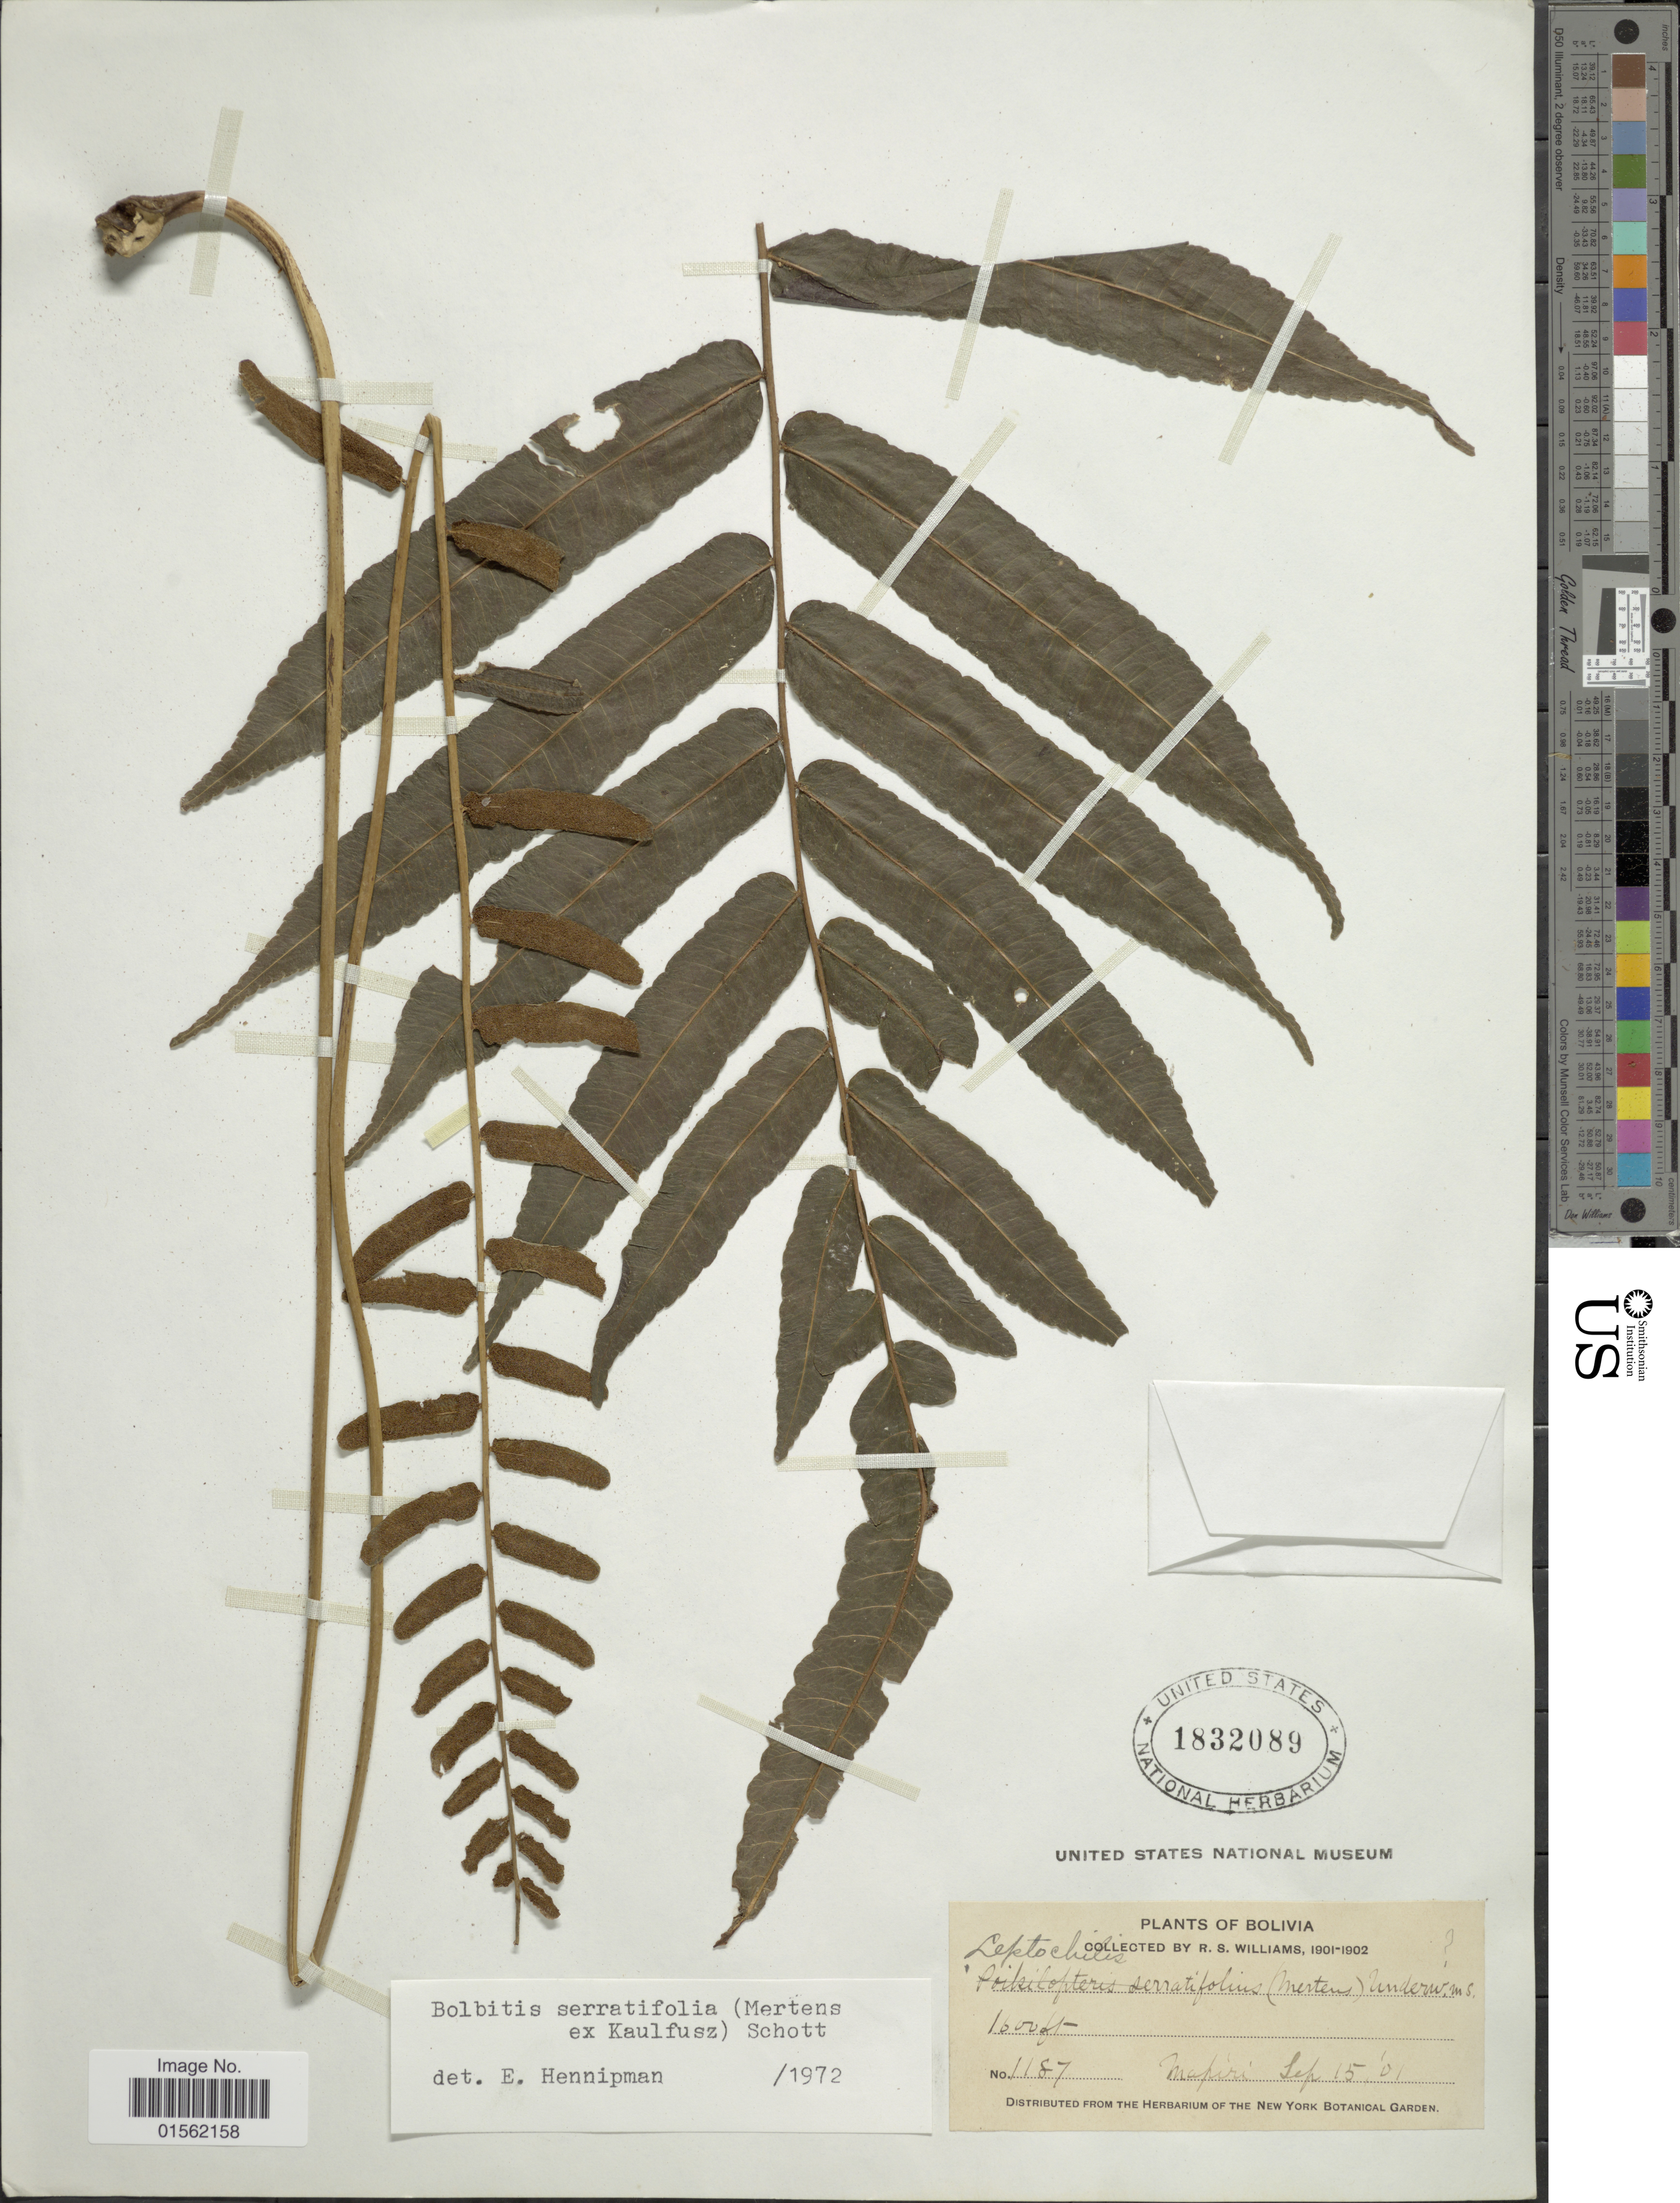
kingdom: Plantae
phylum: Tracheophyta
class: Polypodiopsida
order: Polypodiales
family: Dryopteridaceae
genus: Bolbitis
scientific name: Bolbitis serratifolia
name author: (Mert. ex Kaulf.) Schott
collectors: R. S. Williams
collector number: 1187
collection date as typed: Sep. 15, 1901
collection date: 1901-09-15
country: Bolivia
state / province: La Páz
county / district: Larecaja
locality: Mapiri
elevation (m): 488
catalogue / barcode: US 1832089